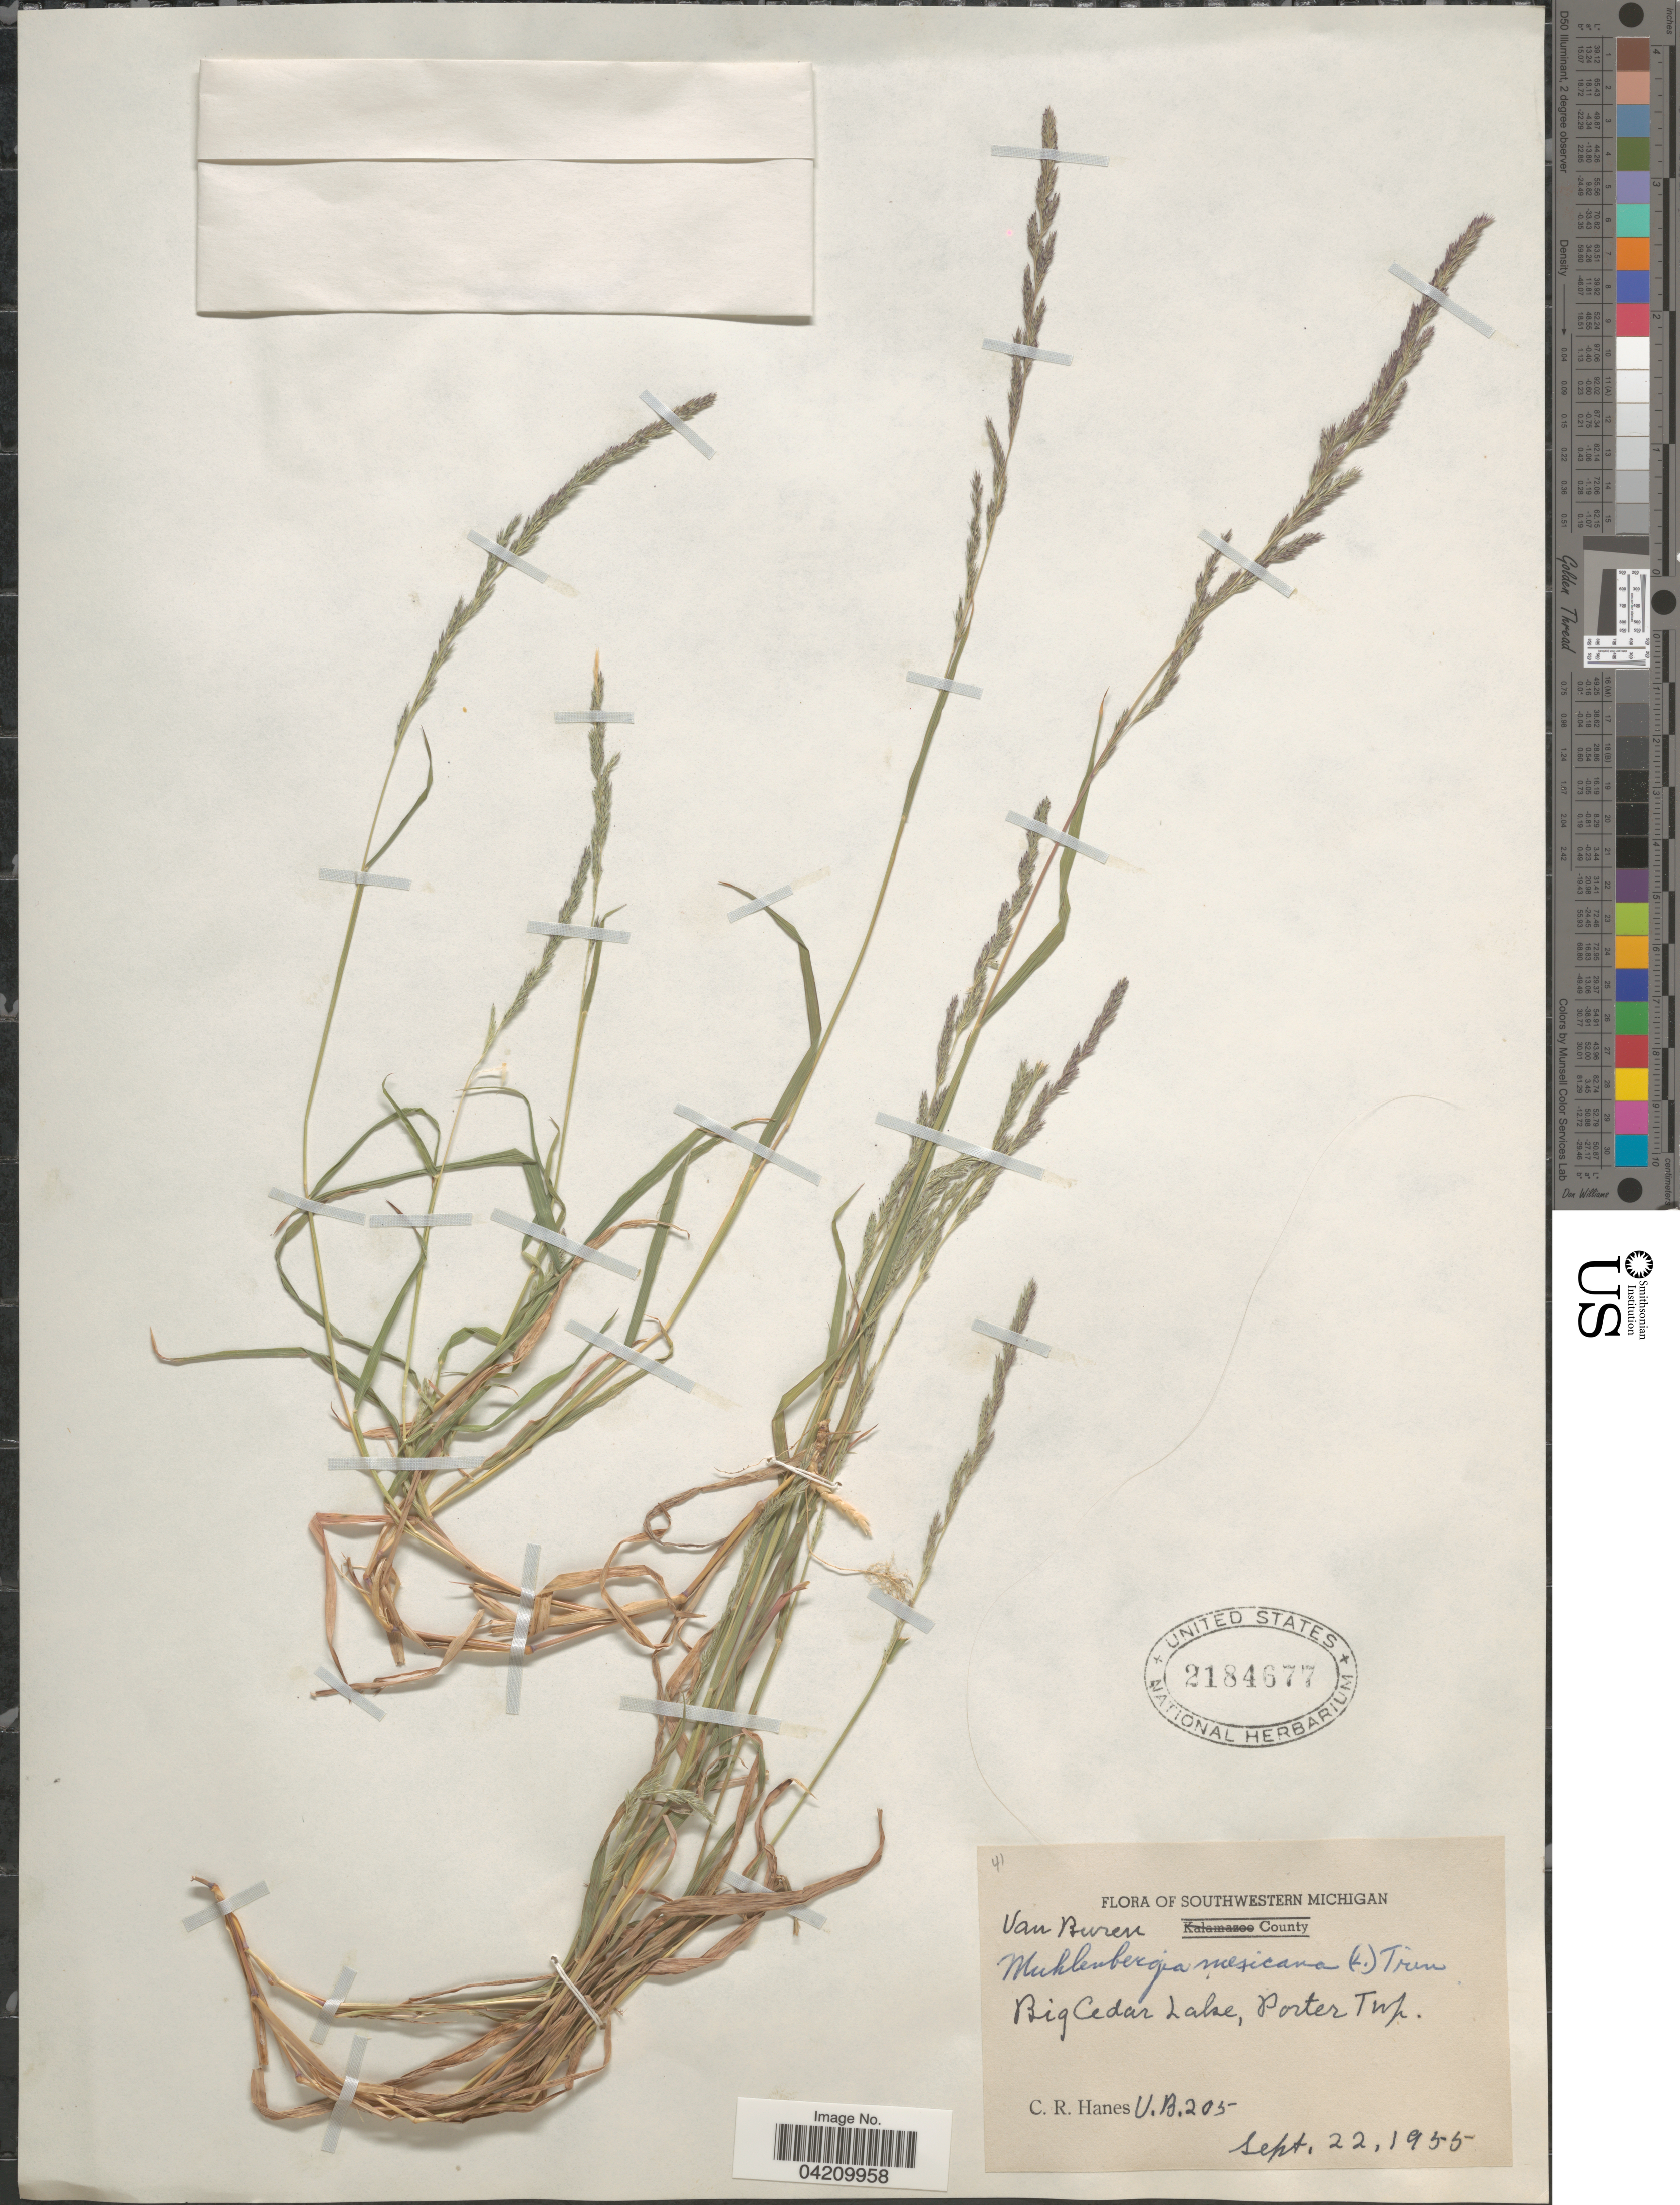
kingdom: Plantae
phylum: Tracheophyta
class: Liliopsida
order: Poales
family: Poaceae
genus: Muhlenbergia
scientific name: Muhlenbergia mexicana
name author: (L.) Trin.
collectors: C. Hanes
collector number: UB205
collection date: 1955-09-22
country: United States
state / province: Michigan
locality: Southwestern Michigan. Van Buren County. Big Cedar Lake, Porter Twp.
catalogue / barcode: US 2184677